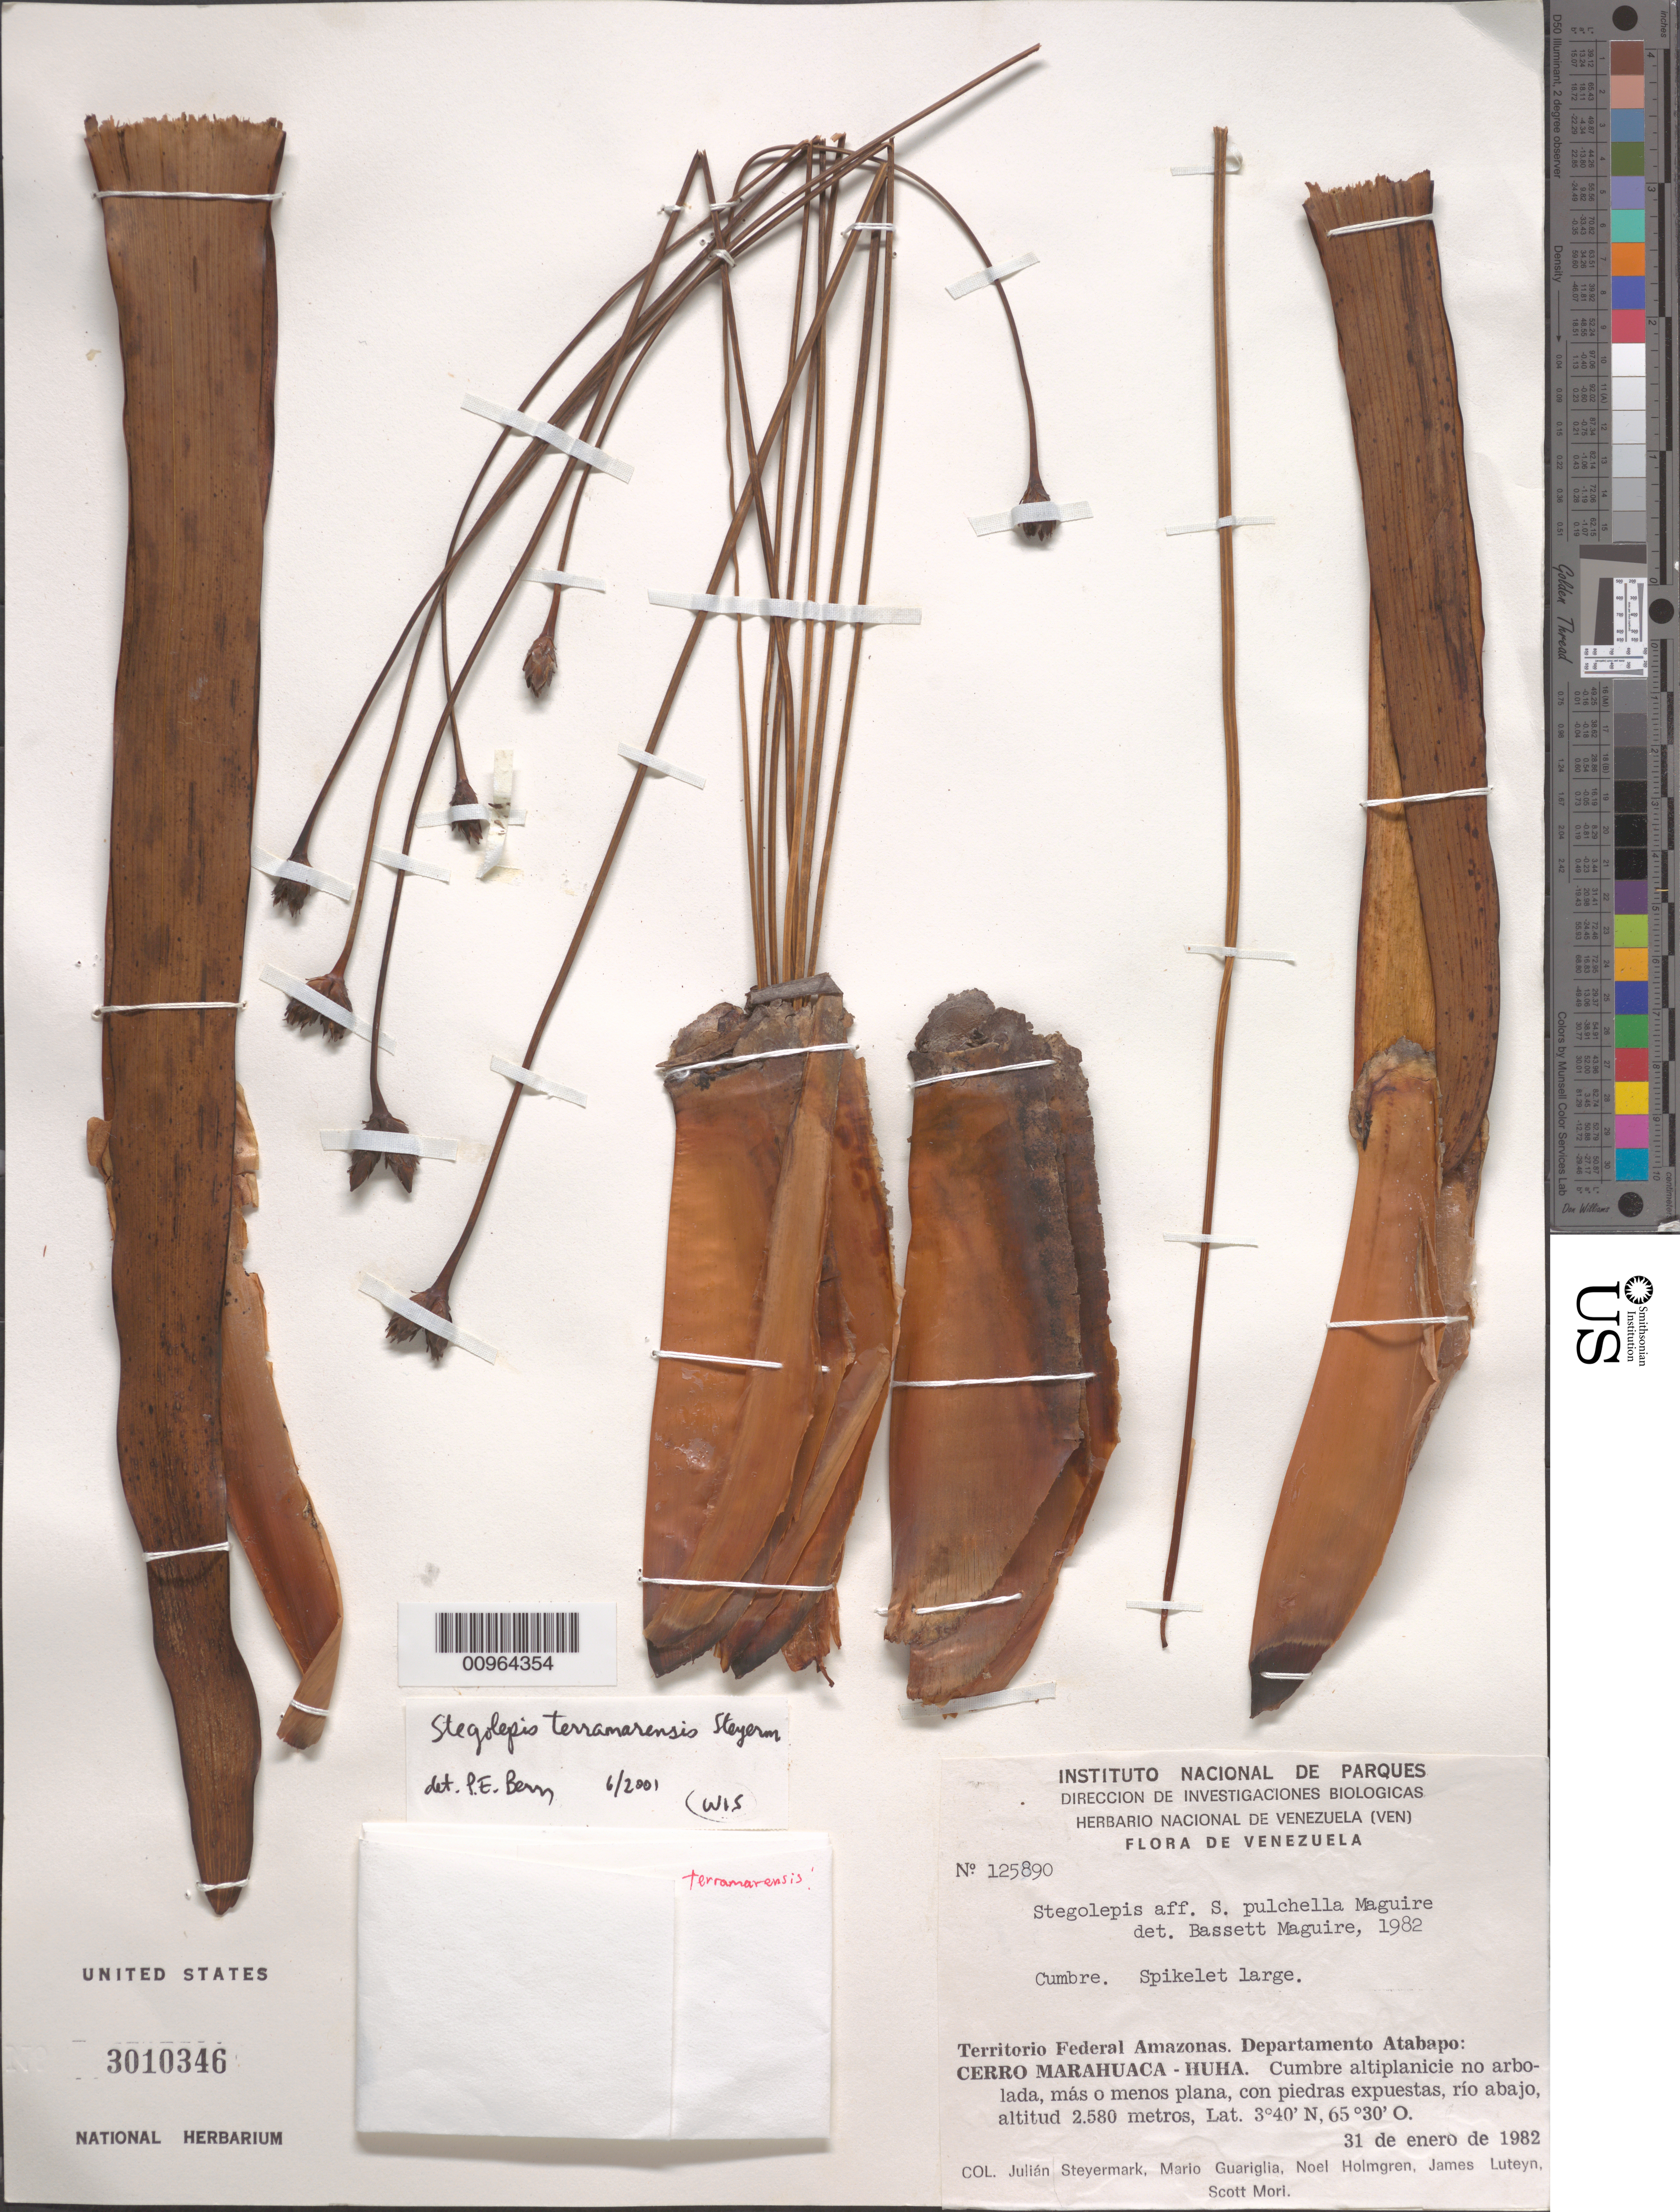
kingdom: Plantae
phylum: Tracheophyta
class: Liliopsida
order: Poales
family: Rapateaceae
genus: Stegolepis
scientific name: Stegolepis terramarensis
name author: Steyerm.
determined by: Berry, P. E., (WIS), University of Wisconsin - Madison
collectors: J. Steyermark, M. Guariglia P., N. H. Holmgren, J. L. Luteyn & S. Mori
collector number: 125890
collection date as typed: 31-Jan-82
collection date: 1982-01-31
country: Venezuela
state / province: Amazonas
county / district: Atabapo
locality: Huha, Cerro Marahuaca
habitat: Cumbre altiplanicie no arbolada, más o menos plana, con piedras expuestas, río abajo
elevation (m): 2580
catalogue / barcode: US 3010346